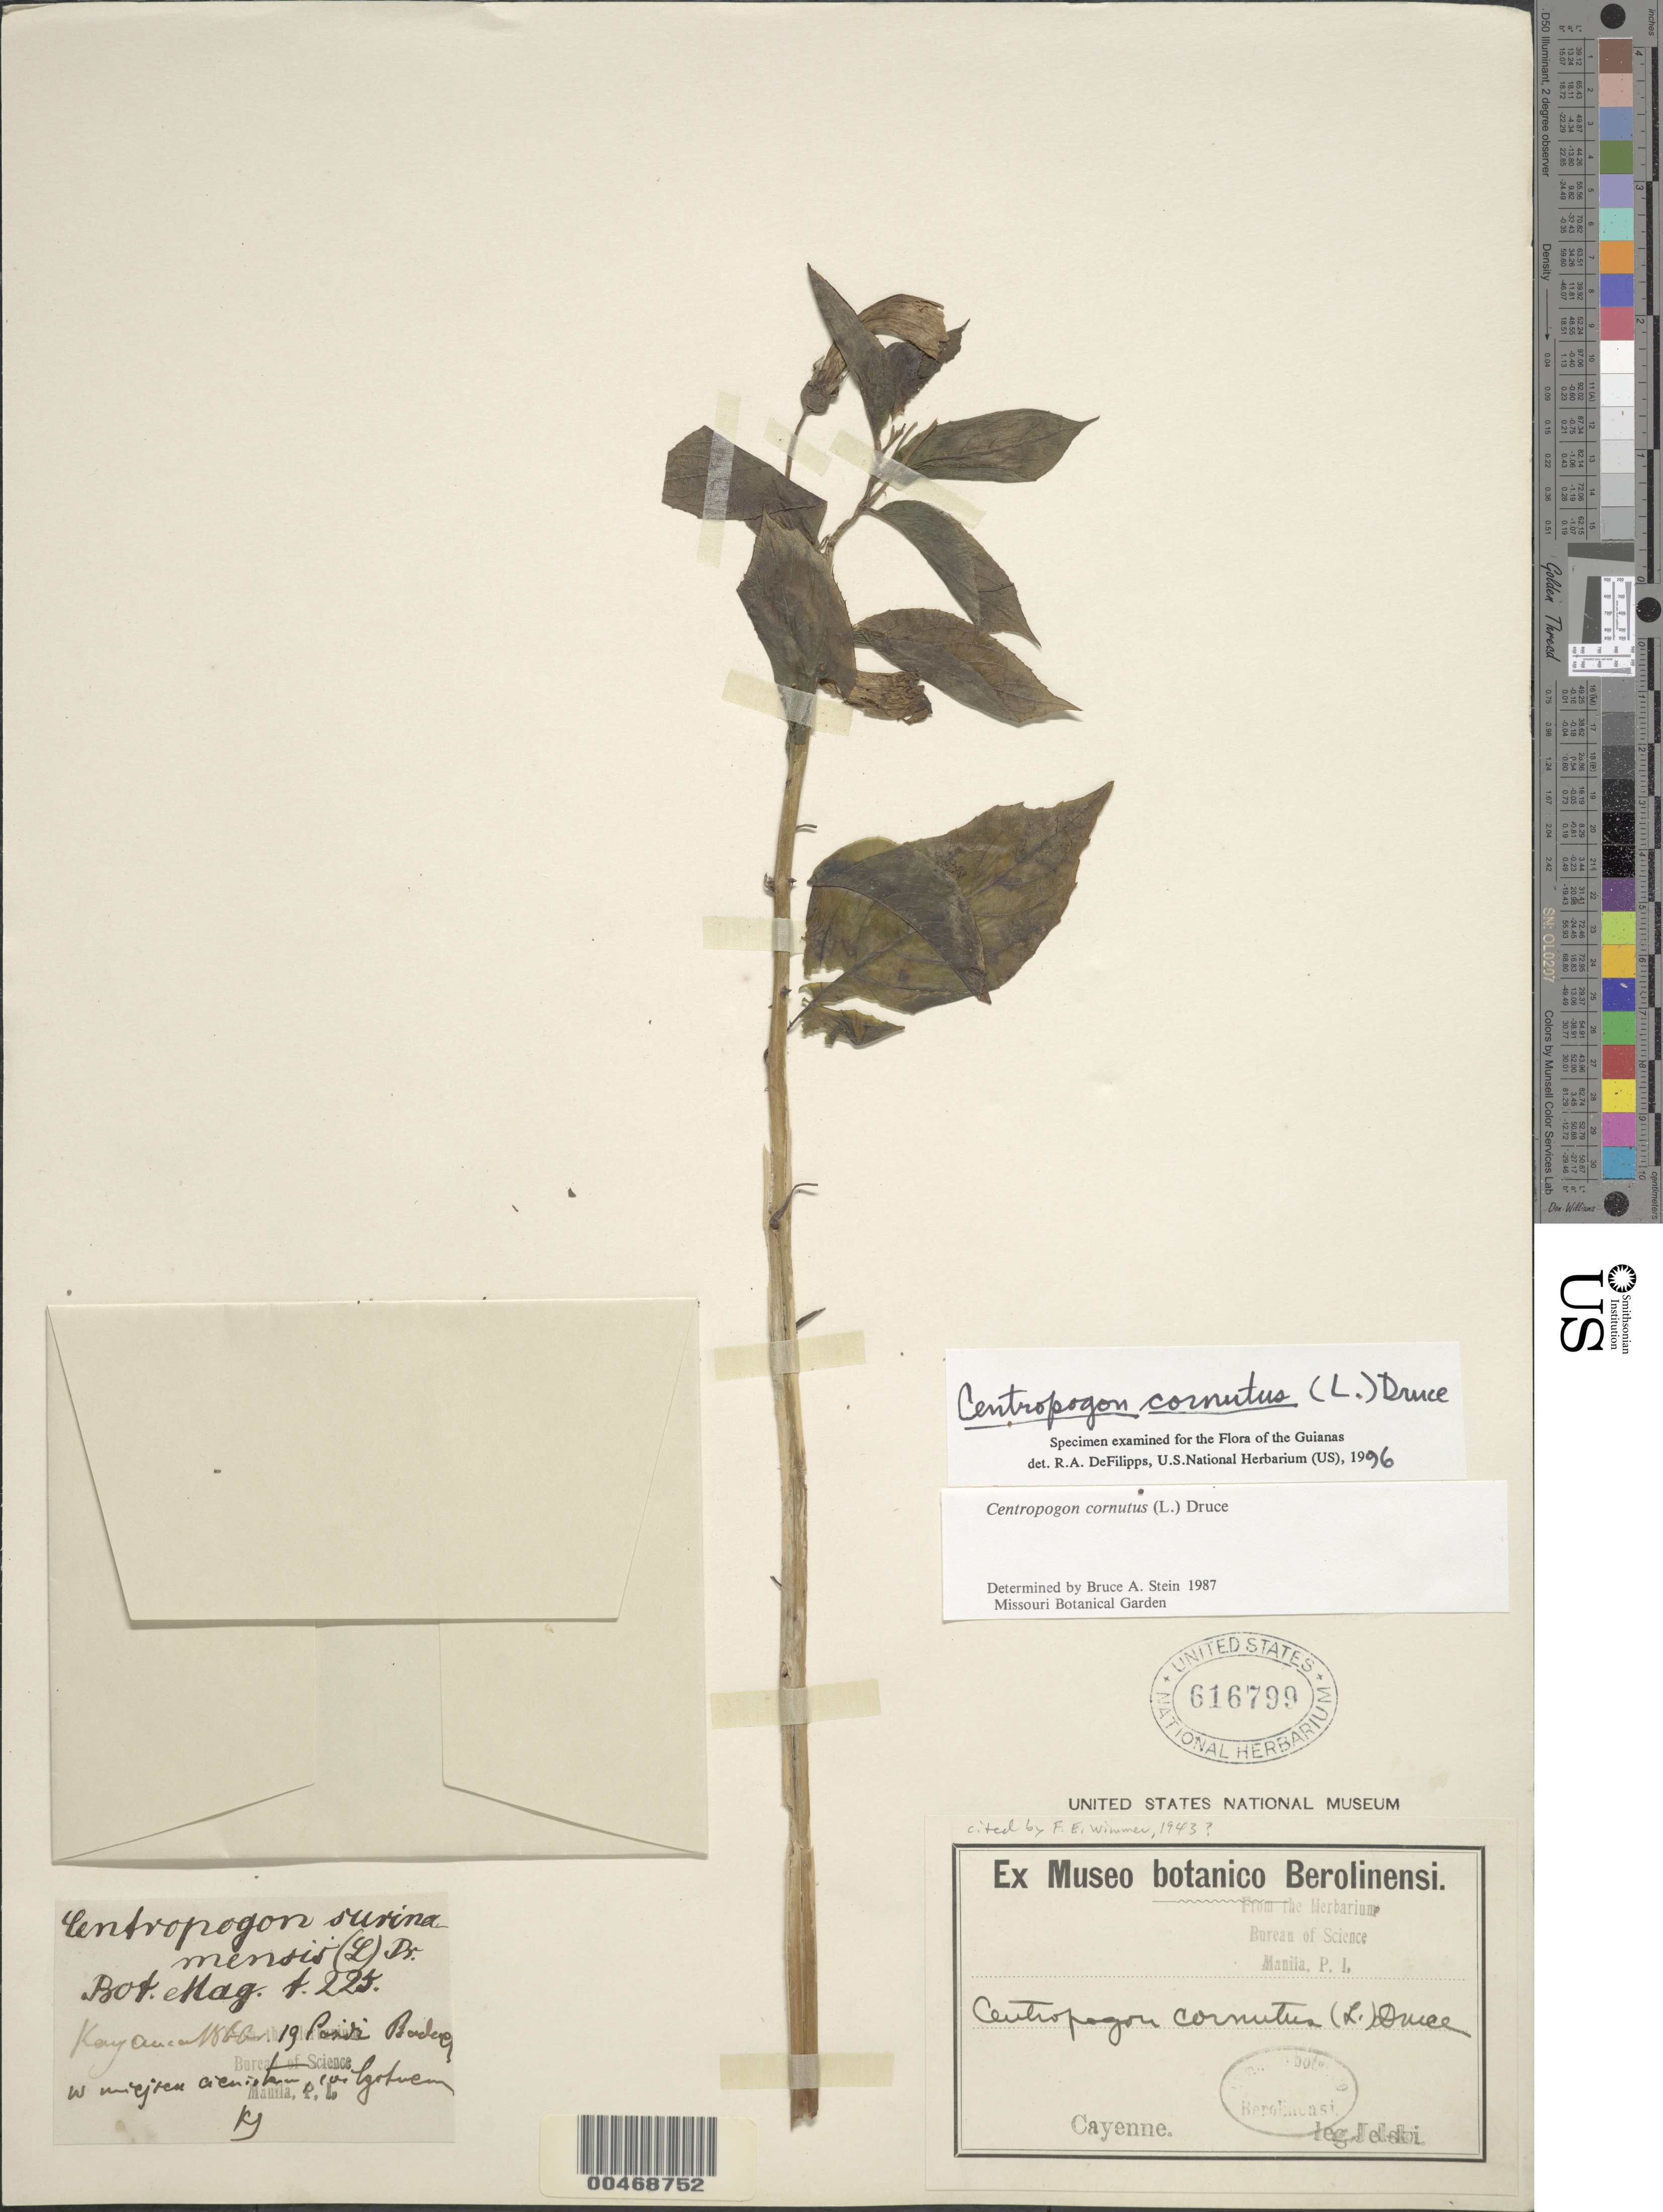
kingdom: Plantae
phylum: Tracheophyta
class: Magnoliopsida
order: Asterales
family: Campanulaceae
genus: Centropogon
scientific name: Centropogon cornutus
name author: (L.) Druce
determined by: DeFilipps, R. A.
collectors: H. Jelski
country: French Guiana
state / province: Cayenne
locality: Cayenne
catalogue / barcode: US 616799